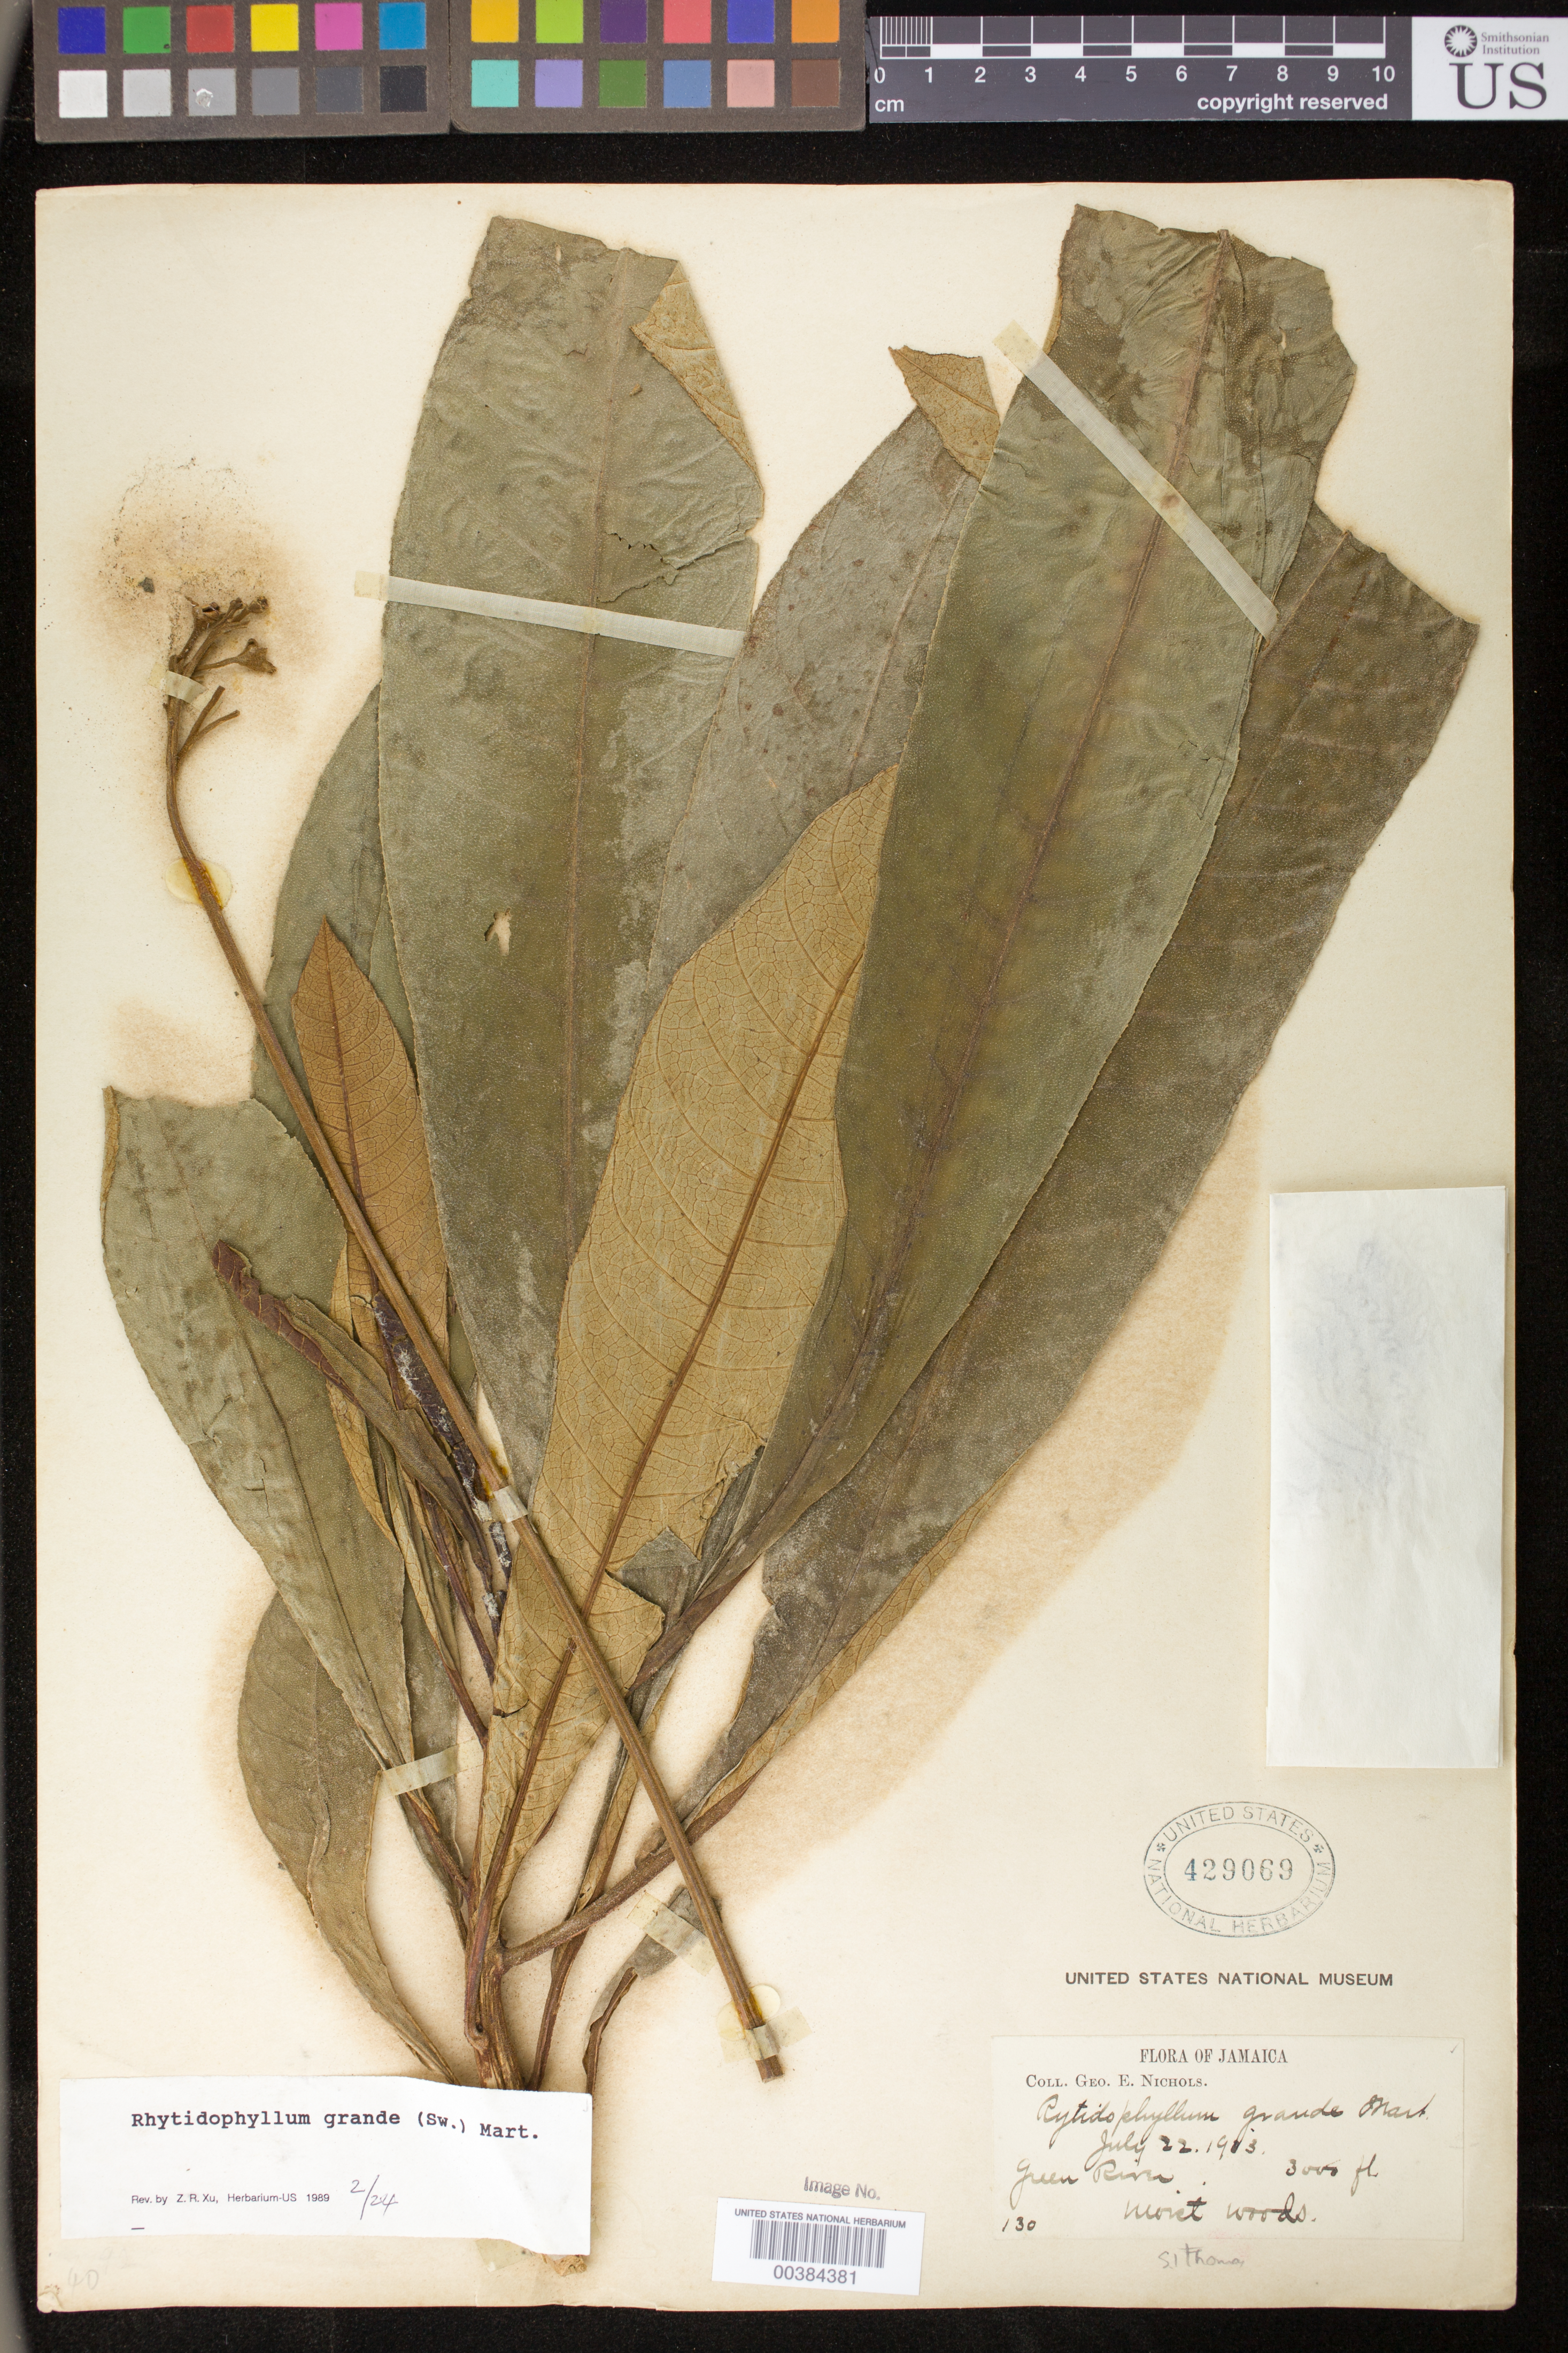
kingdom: Plantae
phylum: Tracheophyta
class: Magnoliopsida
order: Lamiales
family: Gesneriaceae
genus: Rhytidophyllum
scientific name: Rhytidophyllum grande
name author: (Sw.) Mart.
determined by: Skog, Laurence E.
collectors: G. E. Nichols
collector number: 130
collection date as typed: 22 Jul 1903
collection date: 1903-07-22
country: Jamaica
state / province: Saint Thomas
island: Jamaica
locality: Green River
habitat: Moist woods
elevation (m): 914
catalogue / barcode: US 429069